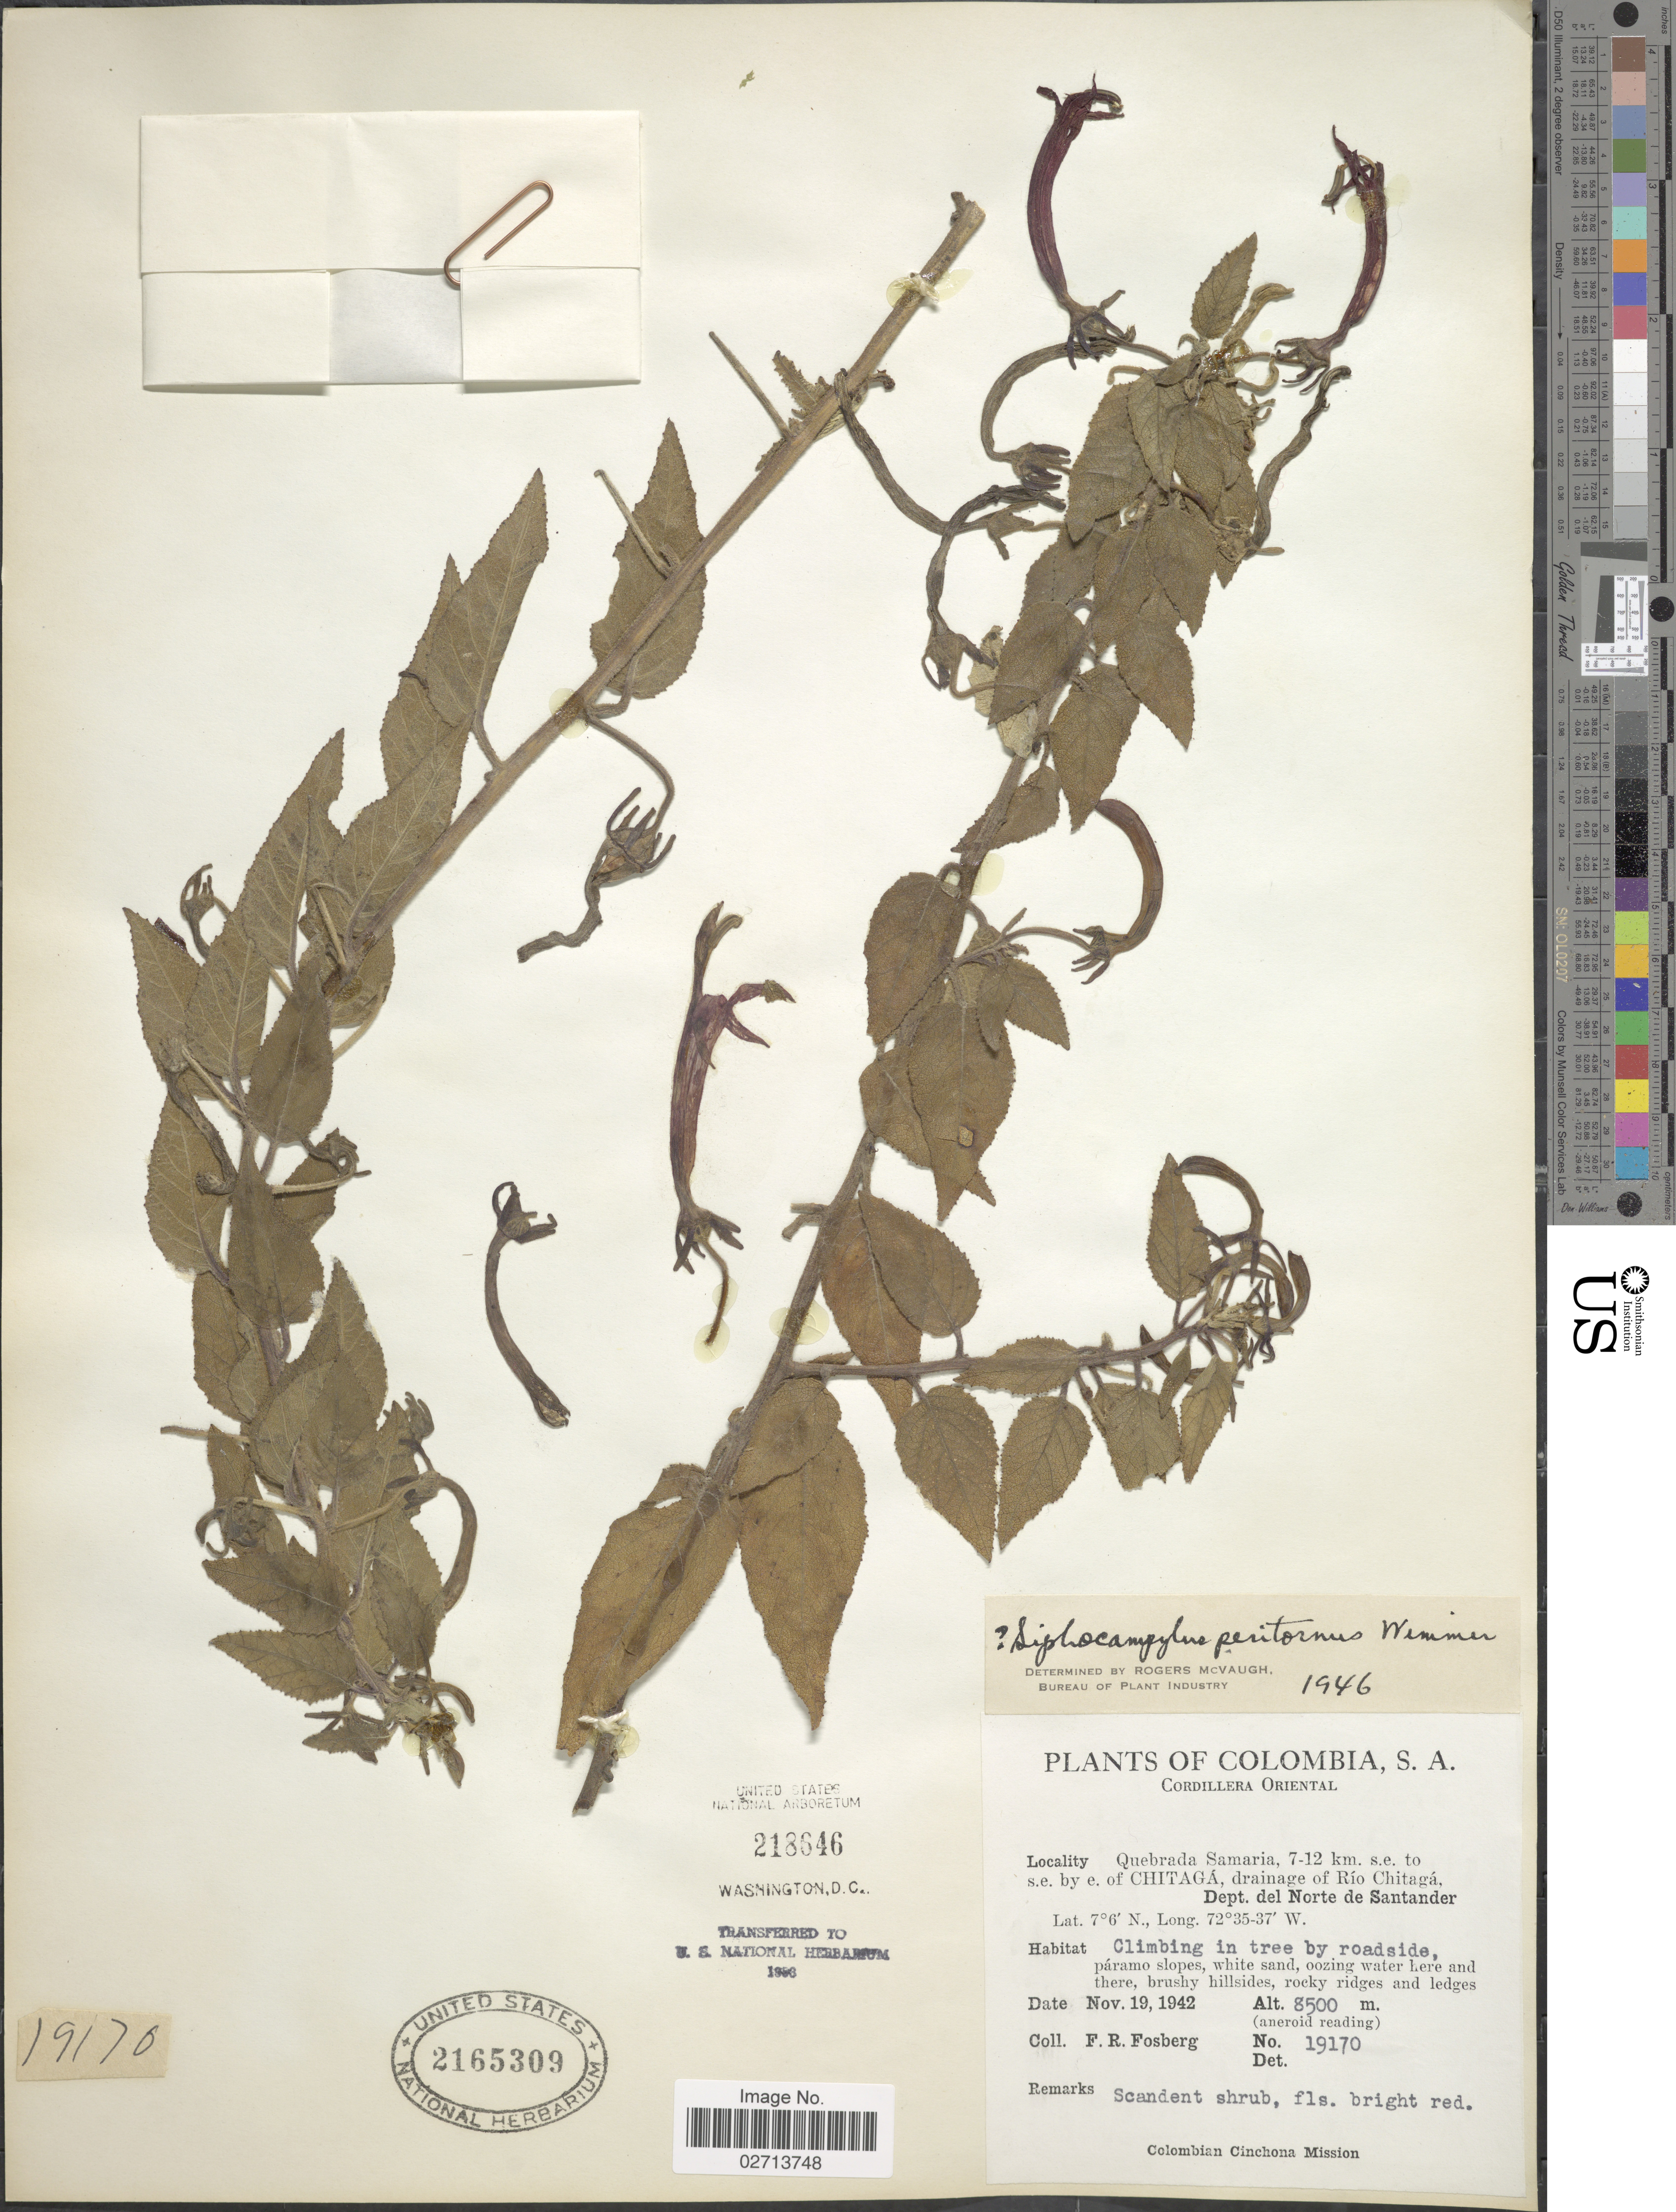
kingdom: Plantae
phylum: Tracheophyta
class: Magnoliopsida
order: Asterales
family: Campanulaceae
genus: Siphocampylus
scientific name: Siphocampylus ellipticus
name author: (Willd. ex Schult.) Vatke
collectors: F. R. Fosberg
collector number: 19170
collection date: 1942-11-19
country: Colombia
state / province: Norte de Santander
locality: Cordillera Oriental, Quebrada Samaria, 7-12 km s.e. to s.e. by e. of Chitagá, drainage of Río Chitagá, Dept. del Norte de Santander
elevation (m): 8500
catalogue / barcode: US 2165309